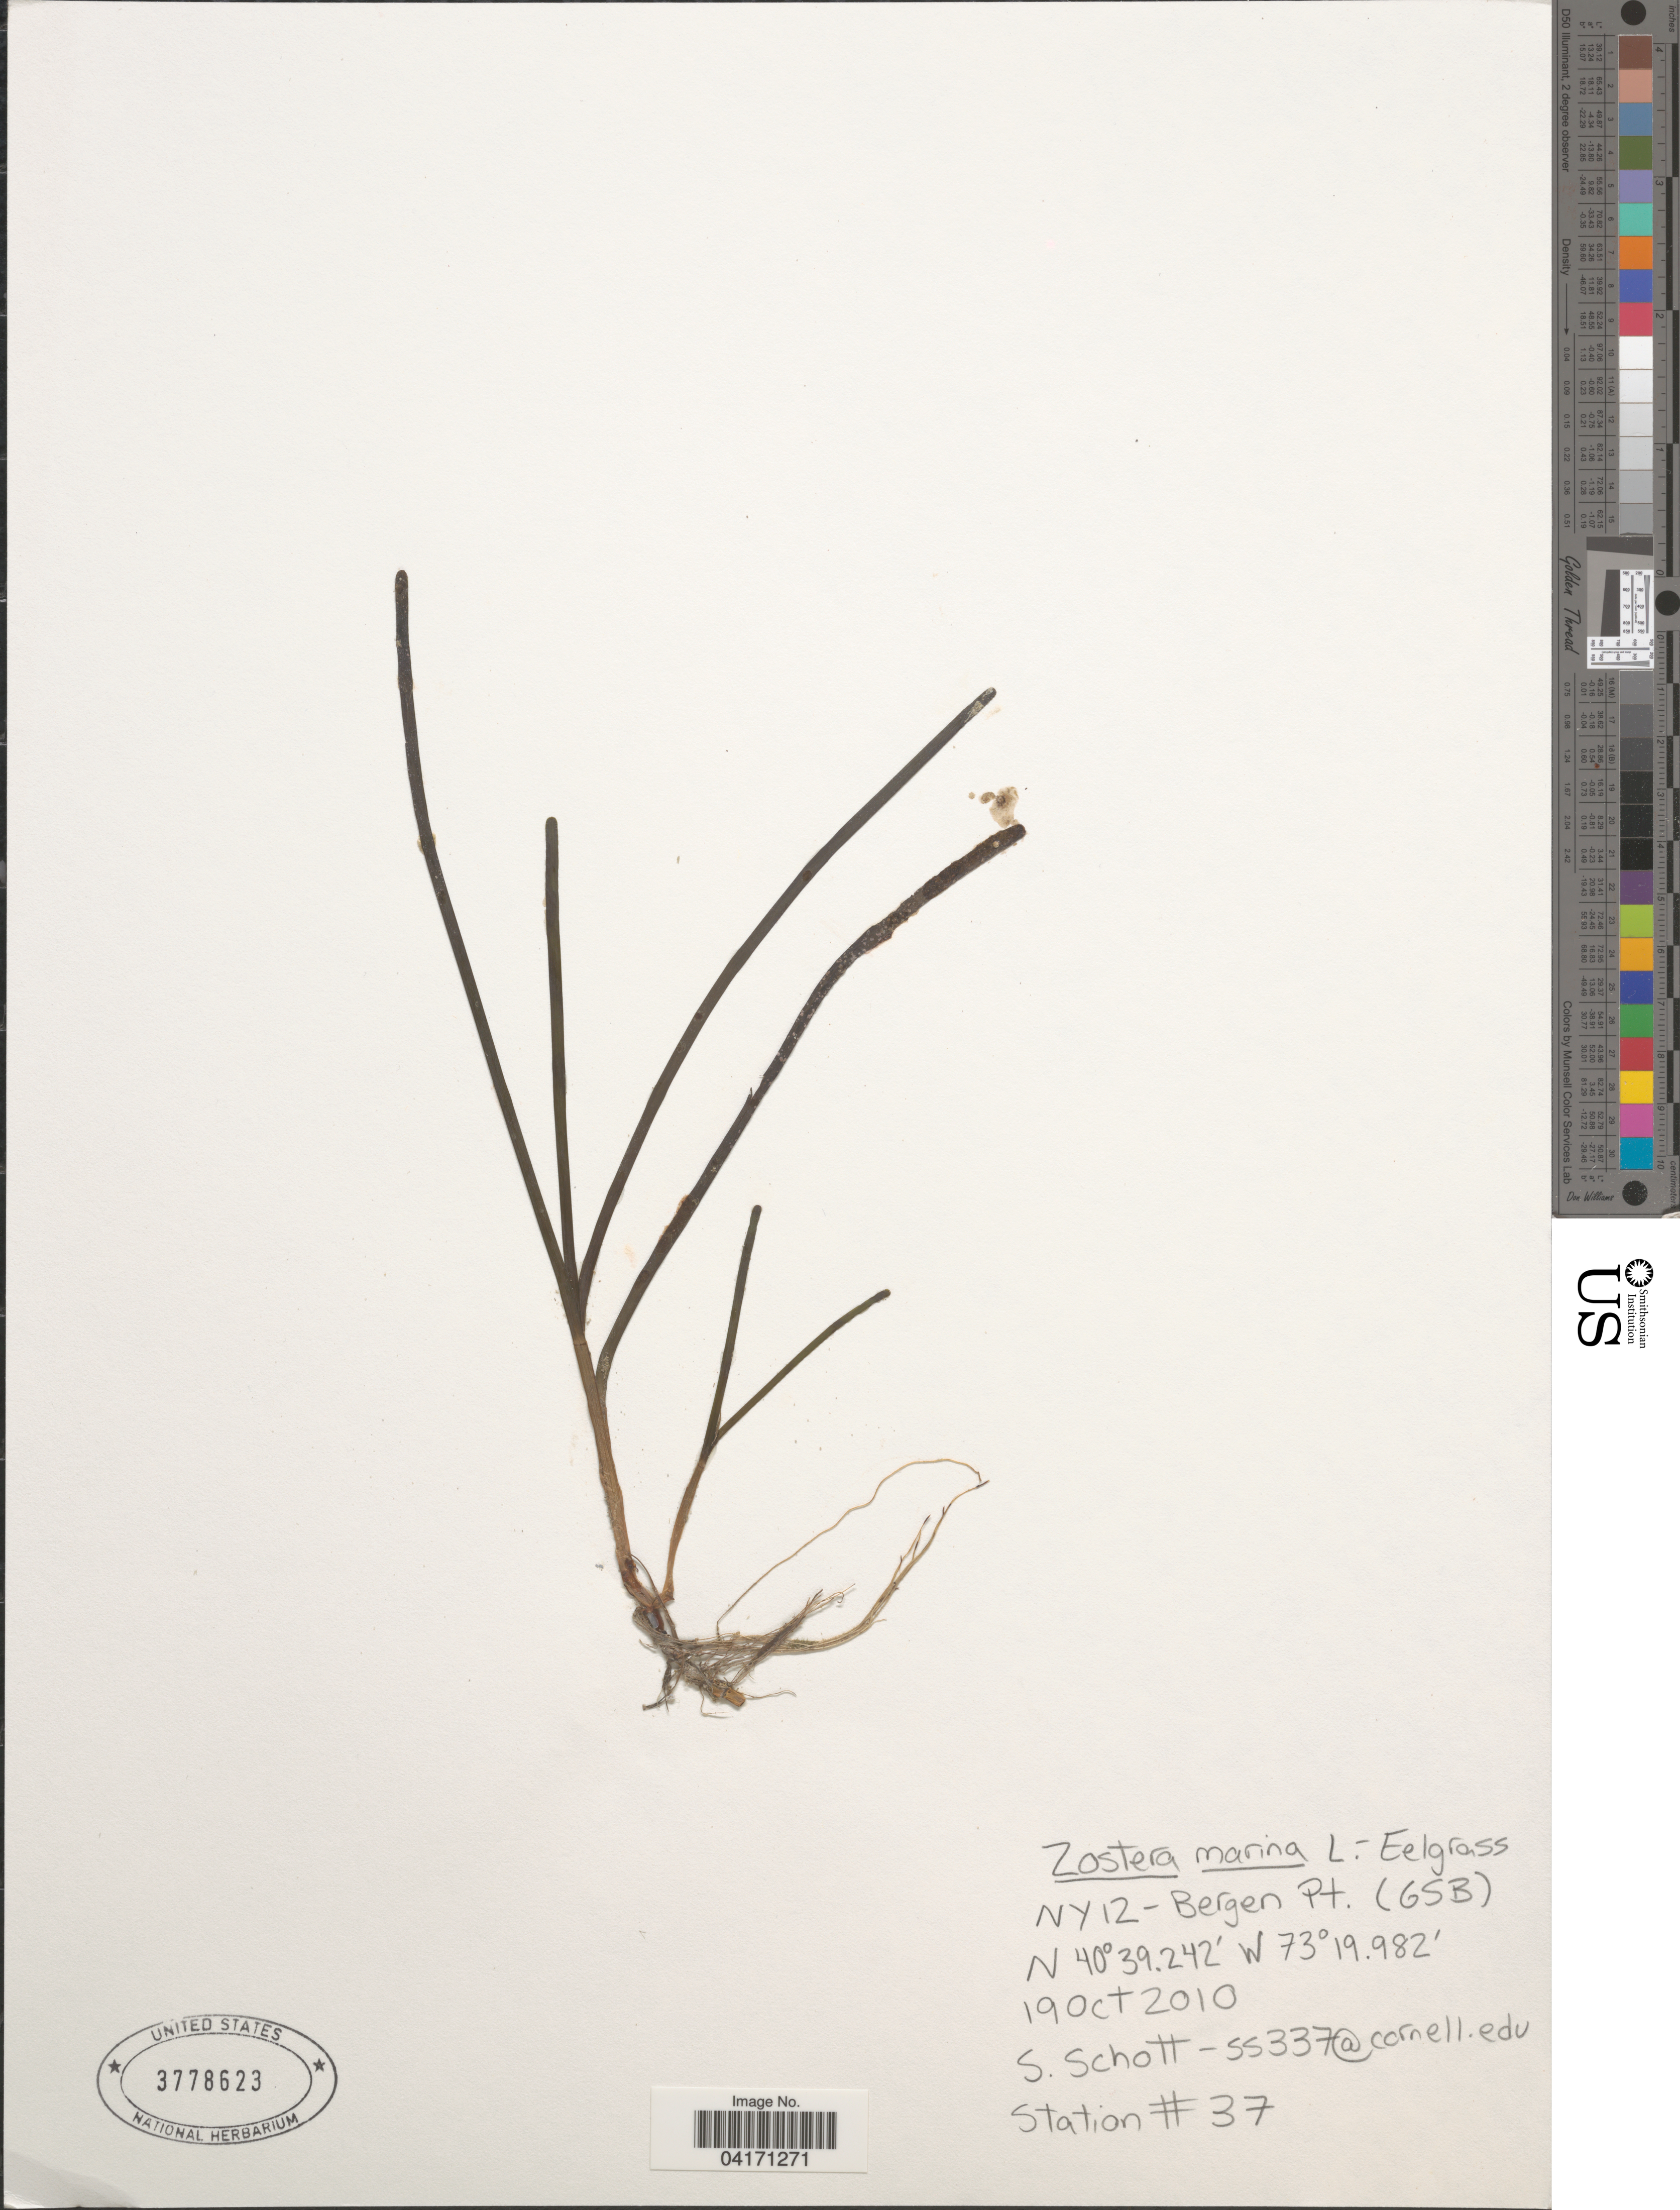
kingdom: Plantae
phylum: Tracheophyta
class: Liliopsida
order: Alismatales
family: Zosteraceae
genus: Zostera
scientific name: Zostera marina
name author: L.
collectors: S. Schott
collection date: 2010-10-19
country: United States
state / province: New York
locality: NY12 - Bergen Pt. (GSB). Station #37.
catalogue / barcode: US 3778623